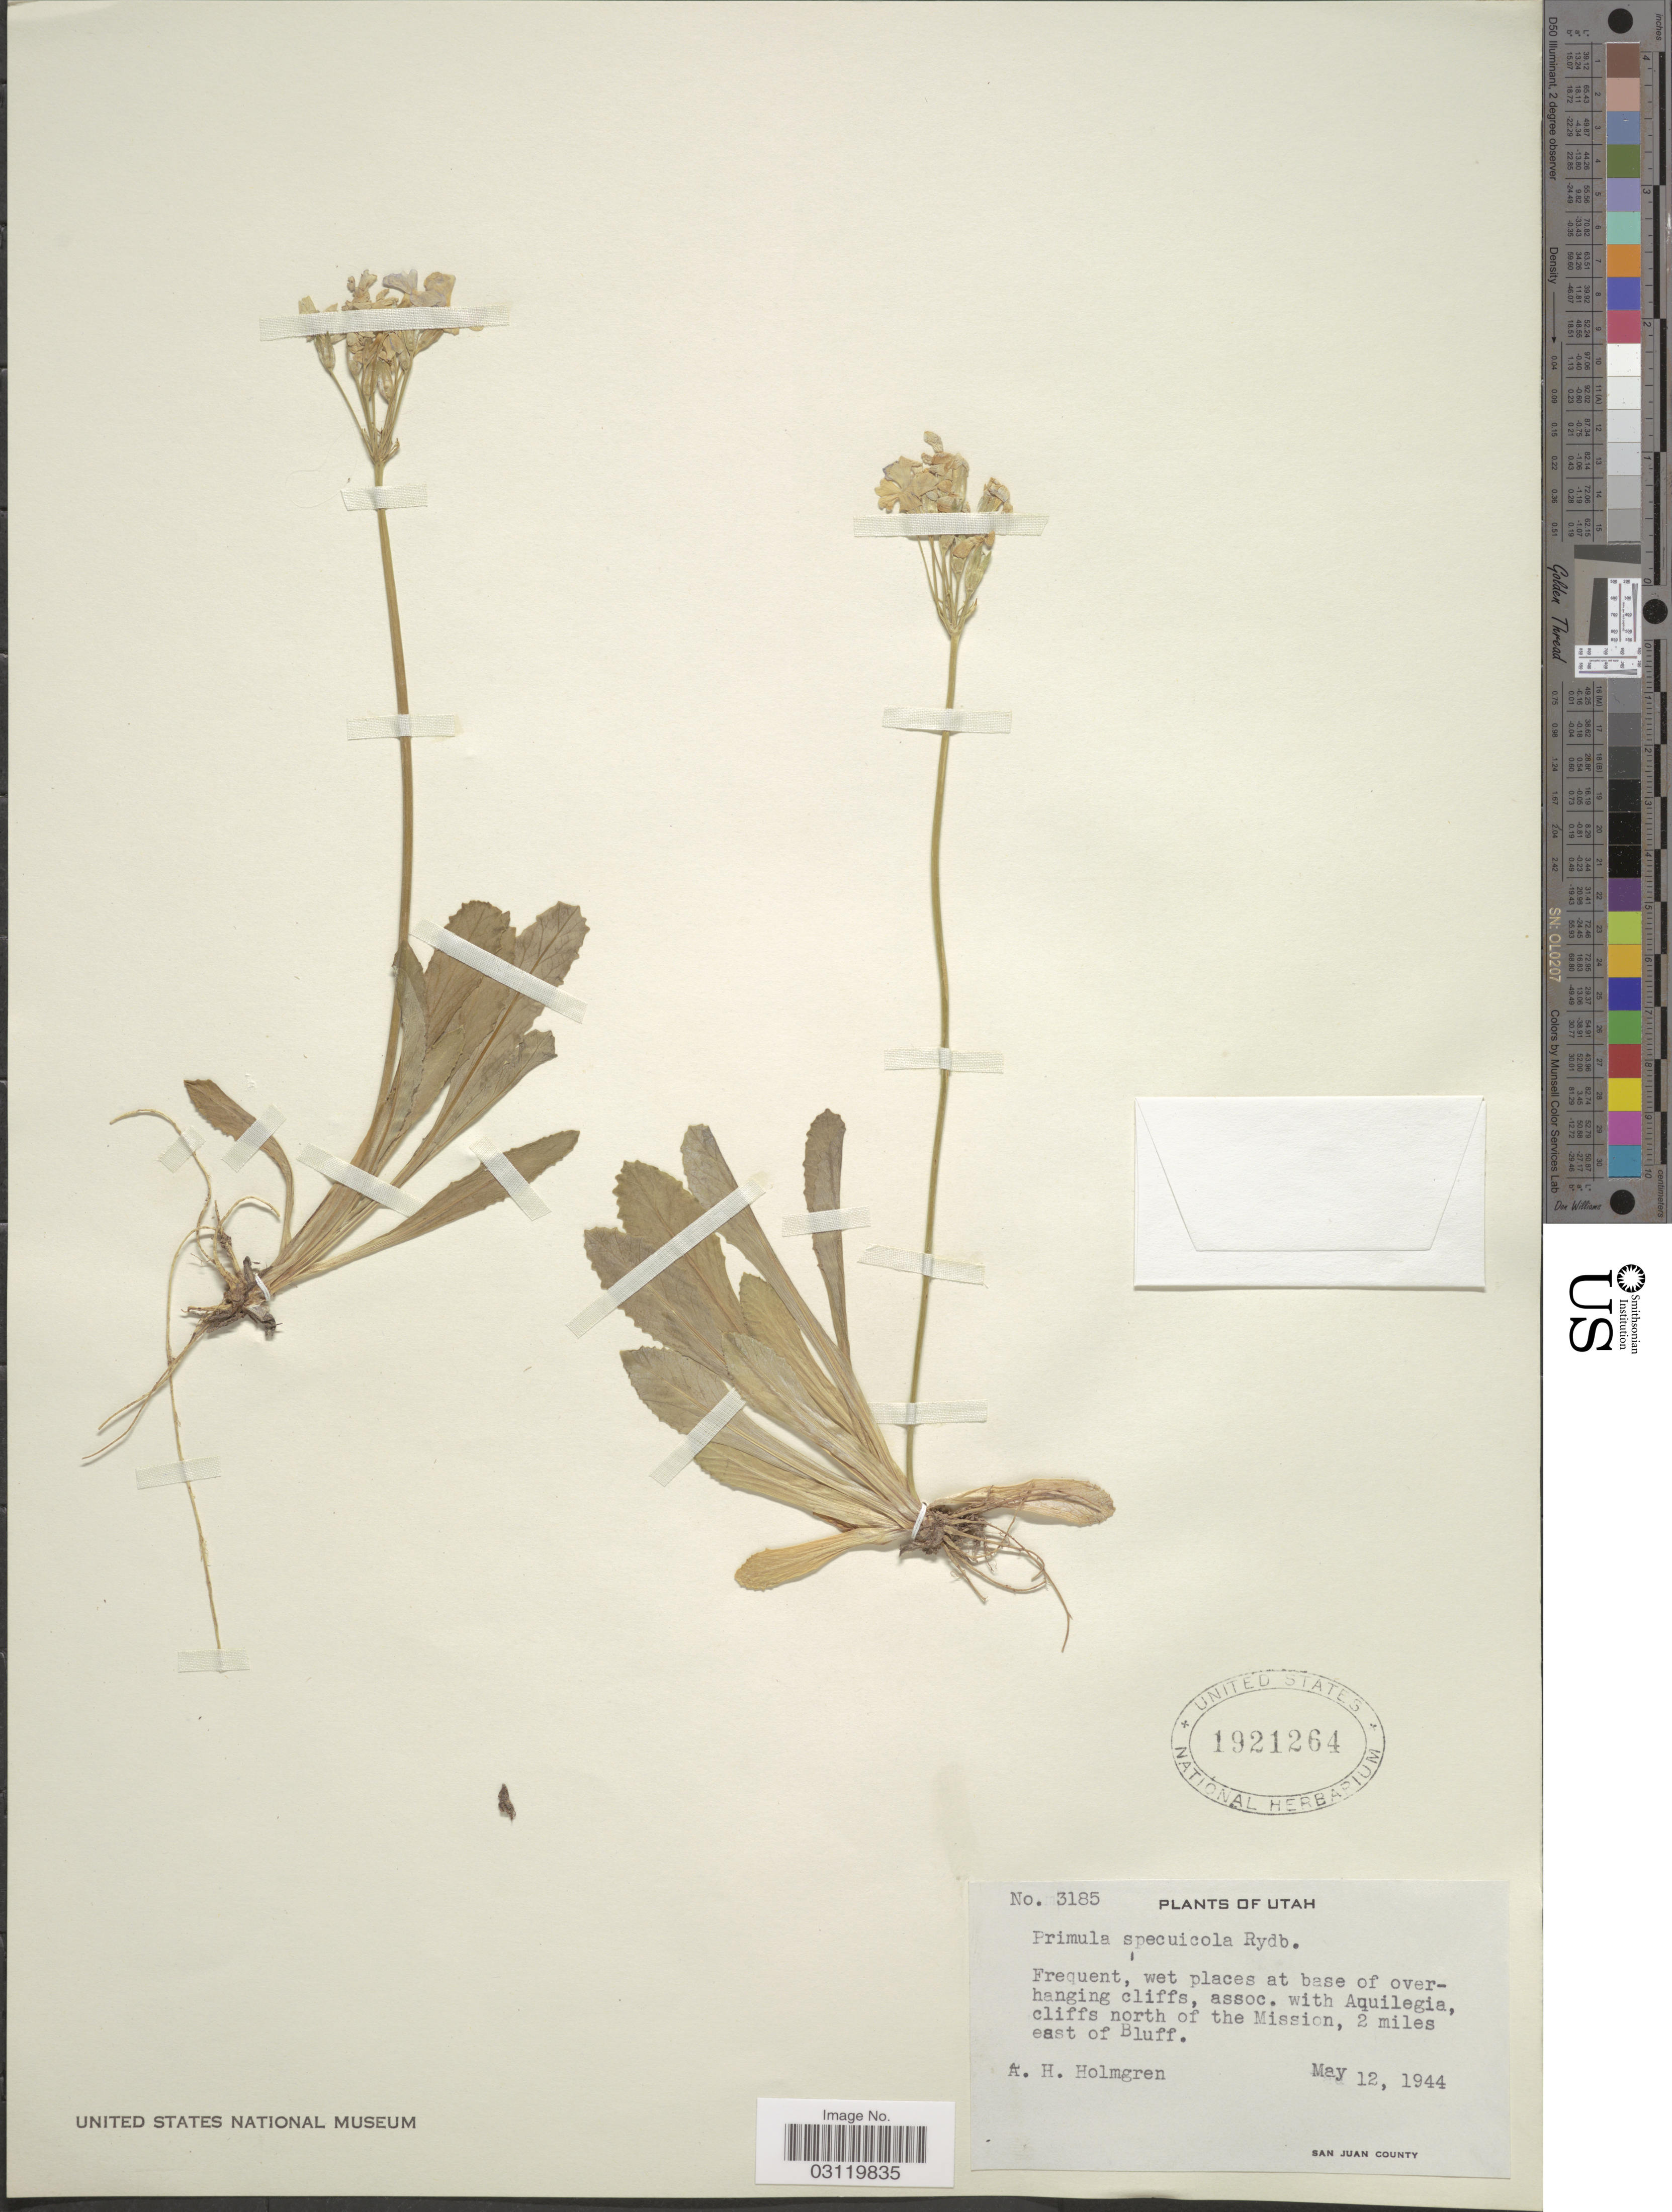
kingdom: Plantae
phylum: Tracheophyta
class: Magnoliopsida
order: Ericales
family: Primulaceae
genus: Primula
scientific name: Primula specuicola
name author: Rydb.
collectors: A. H. Holmgren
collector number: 3185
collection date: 1944-05-12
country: United States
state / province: Utah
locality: Cliffs north of the Mission, 2 miles east of Bluff.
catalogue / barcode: US 1921264